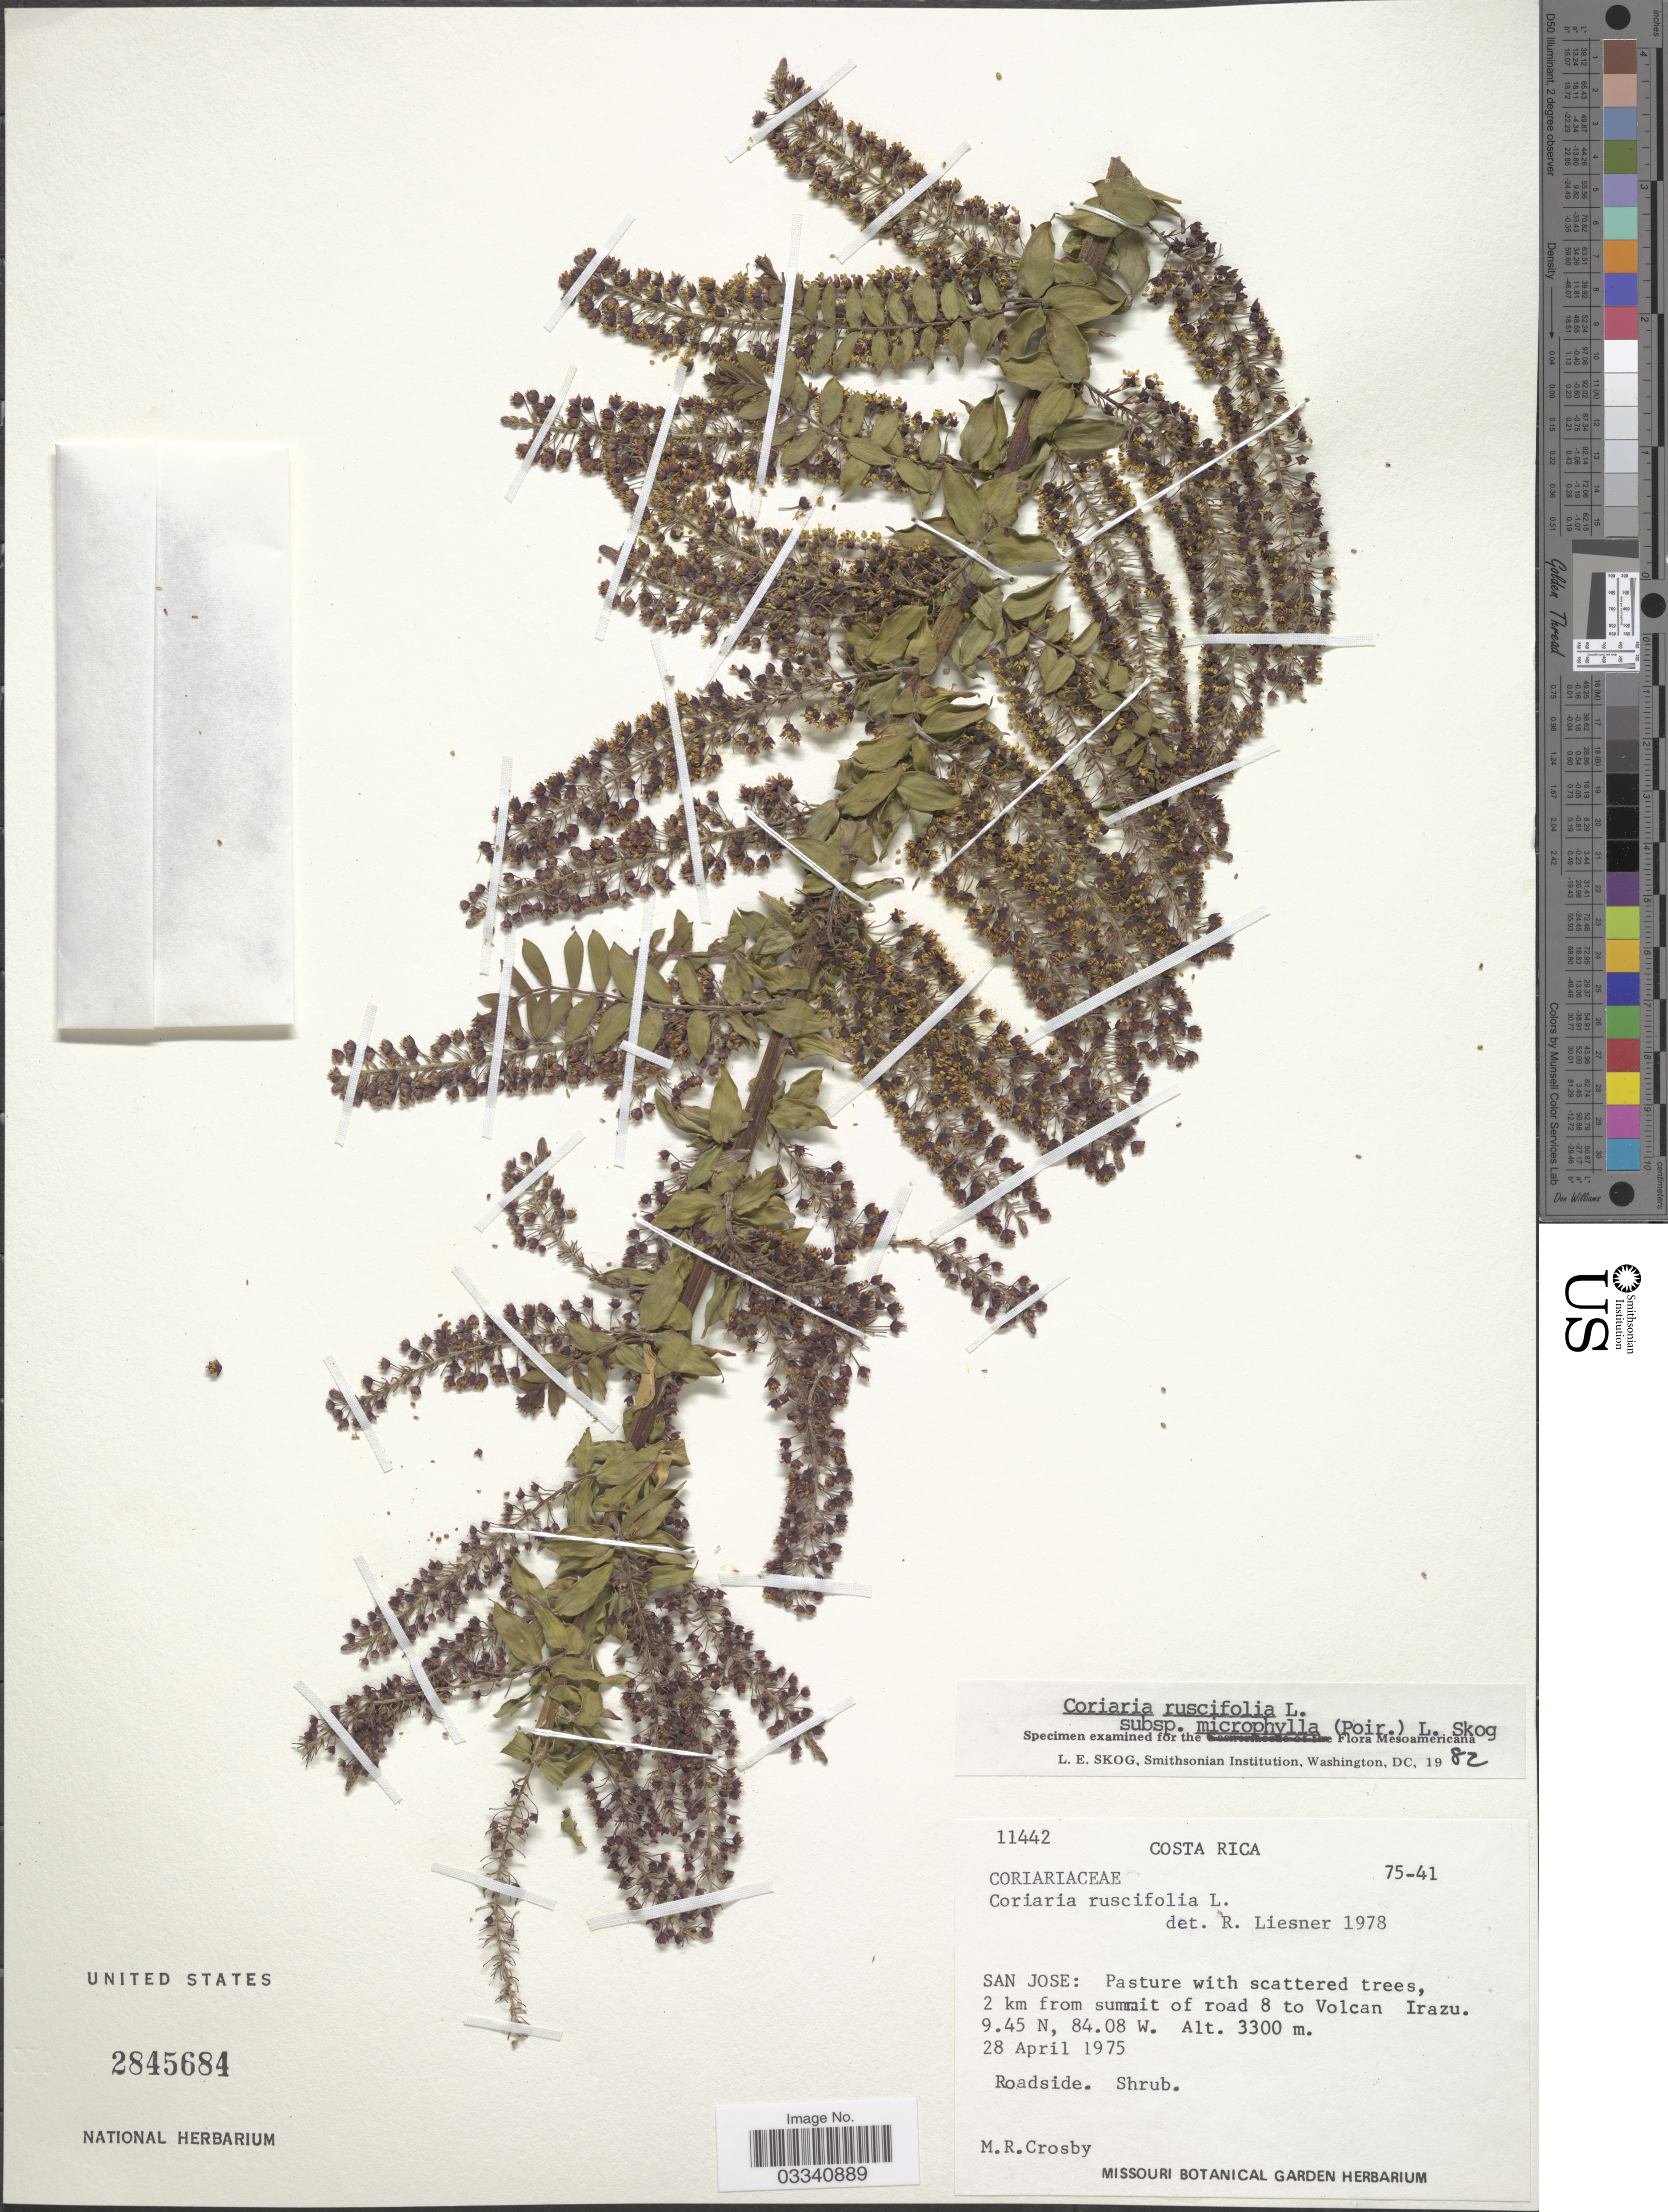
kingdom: Plantae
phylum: Tracheophyta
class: Magnoliopsida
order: Cucurbitales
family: Coriariaceae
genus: Coriaria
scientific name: Coriaria ruscifolia subsp. microphylla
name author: (Poir.) L.E. Skog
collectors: M. R. Crosby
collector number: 11442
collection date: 1975-04-28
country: Costa Rica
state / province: San José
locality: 2 km from summit of road 8 to Volcan Irazu.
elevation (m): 3300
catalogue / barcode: US 2845684